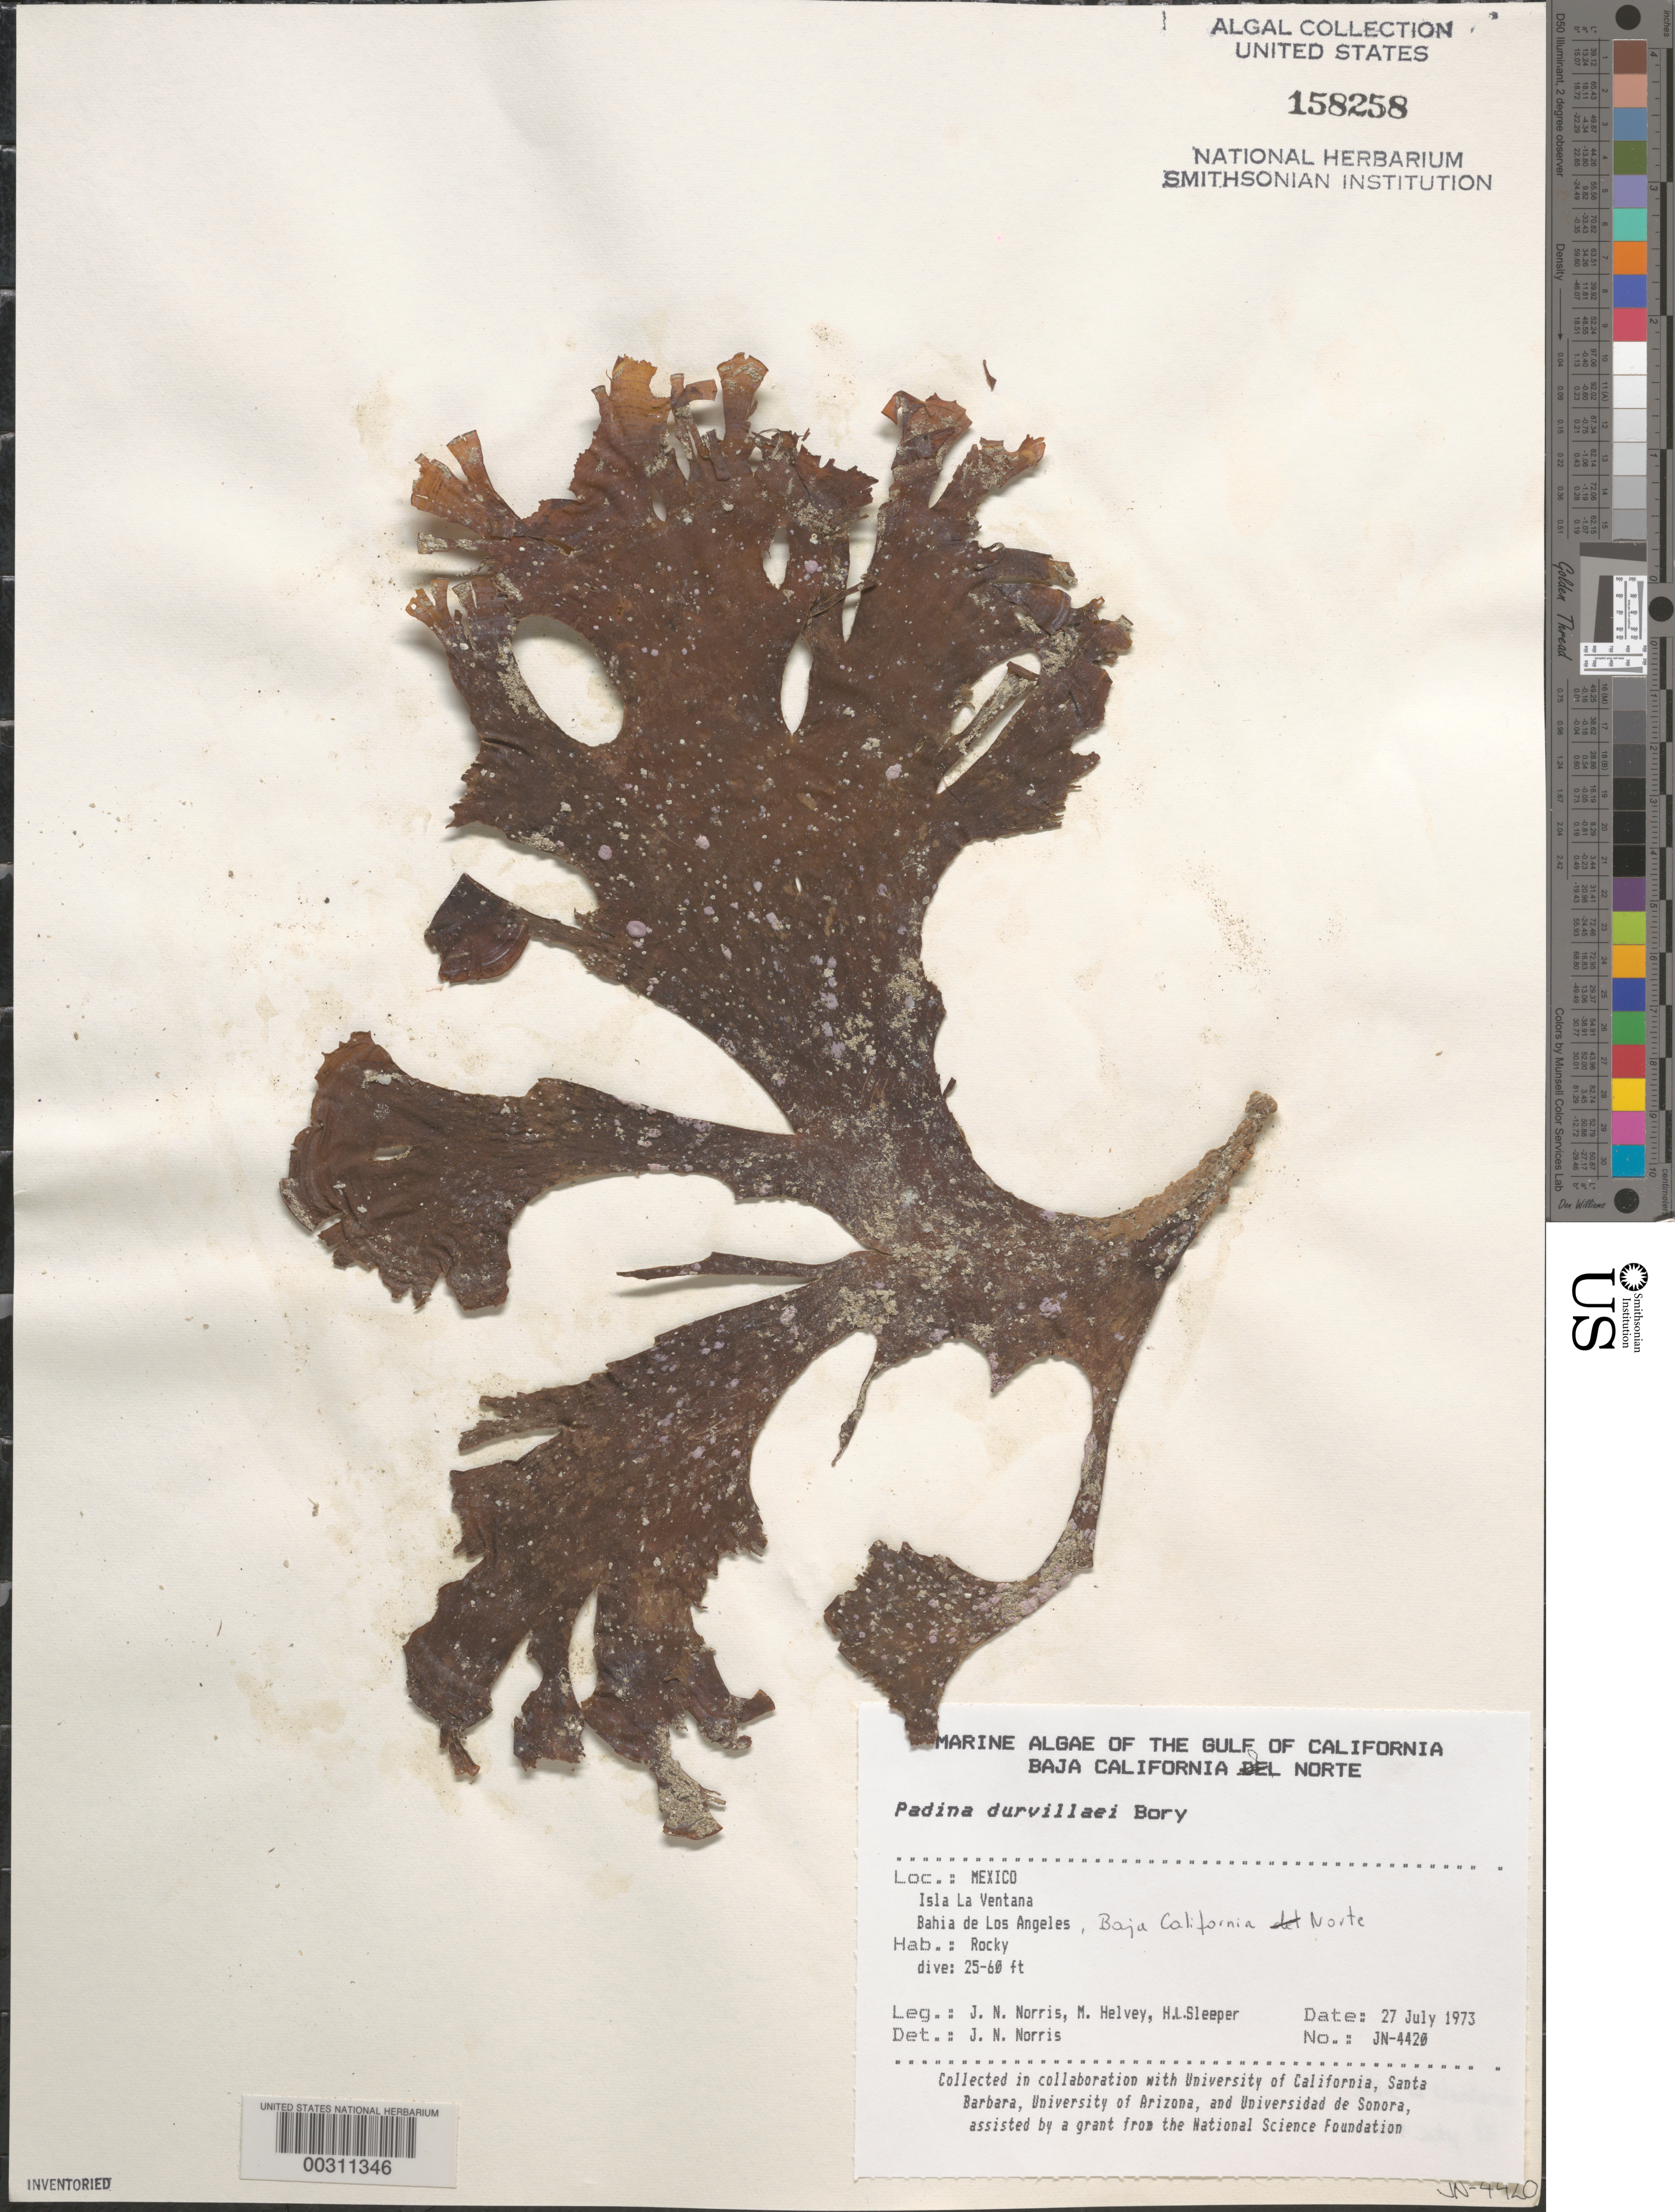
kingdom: Chromista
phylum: Ochrophyta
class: Phaeophyceae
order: Dictyotales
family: Dictyotaceae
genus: Padina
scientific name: Padina durvillaei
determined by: Norris, James N.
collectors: J. N. Norris, M. Helvey & H. Sleeper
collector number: JN-4420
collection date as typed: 27 Jul 1973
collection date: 1973-07-27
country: Mexico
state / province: Baja California Norte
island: Isla la Ventana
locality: Bahia de Los Angeles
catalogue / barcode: US 158258